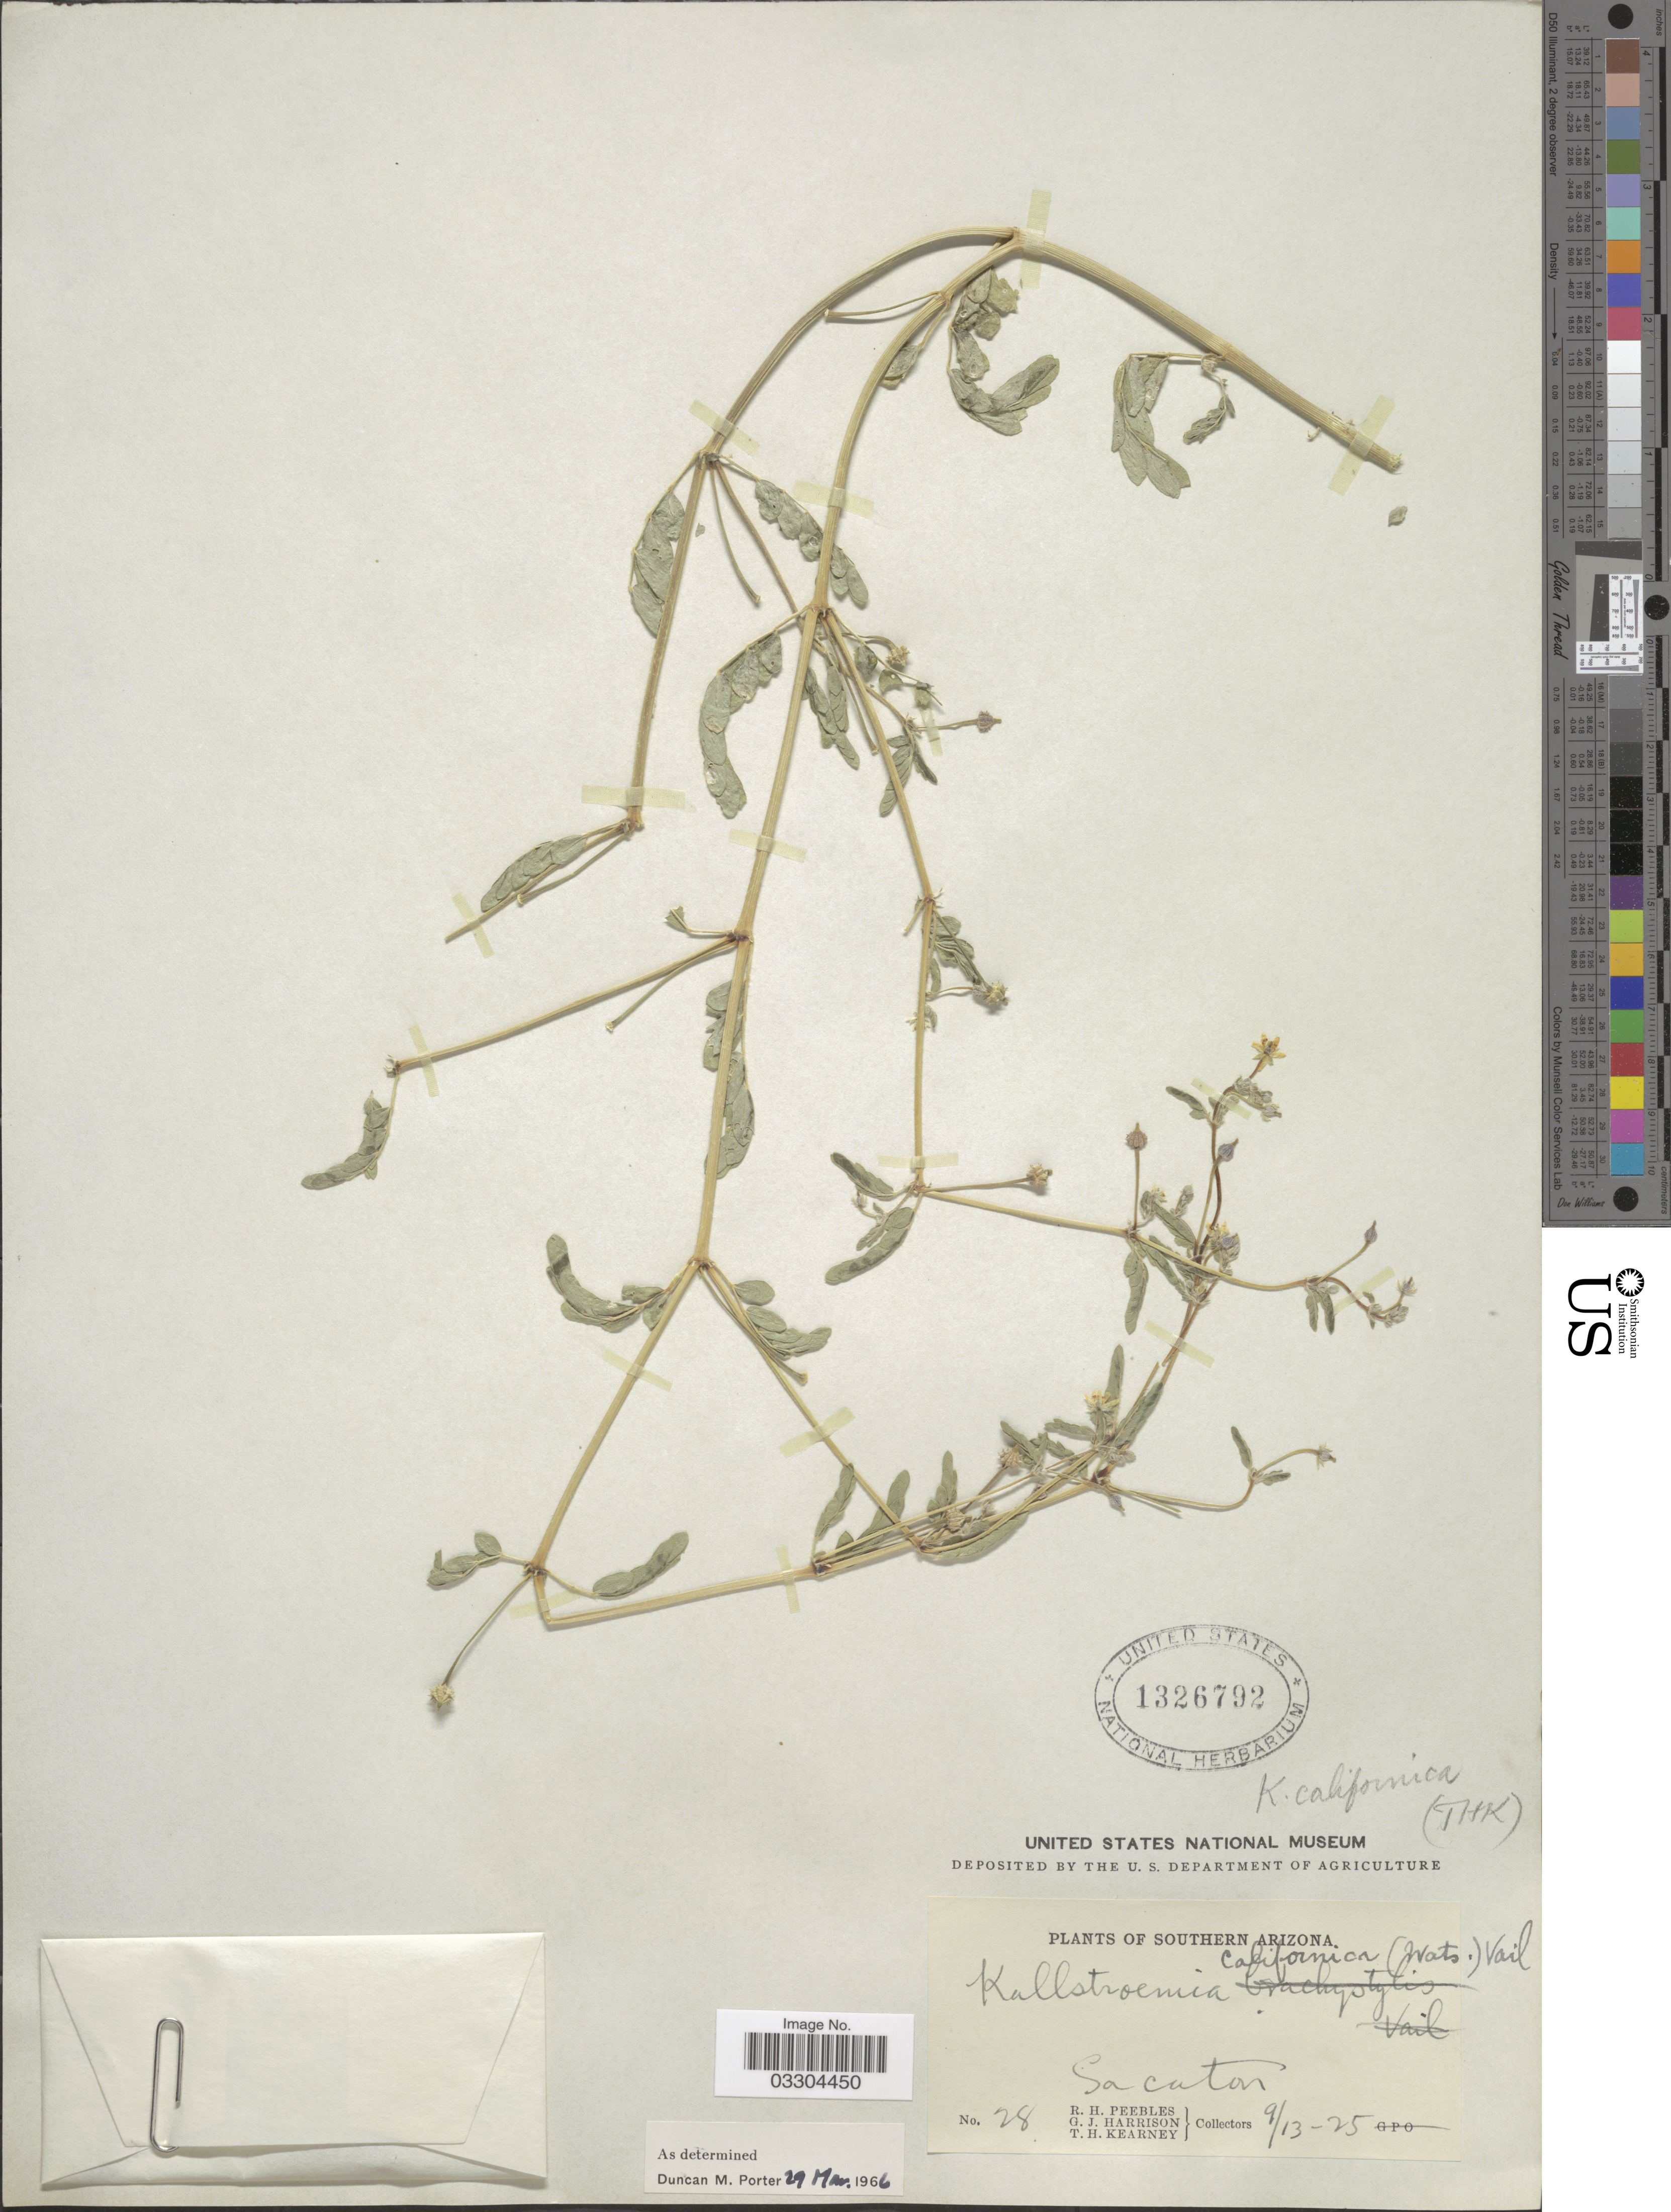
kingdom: Plantae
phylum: Tracheophyta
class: Magnoliopsida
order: Zygophyllales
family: Zygophyllaceae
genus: Kallstroemia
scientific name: Kallstroemia californica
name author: (S. Watson) Vail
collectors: R. H. Peebles, G. J. Harrison & T. H. Kearney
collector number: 28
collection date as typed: Transcribed d/m/y: 13/9/25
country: United States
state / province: Arizona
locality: Southern Arizona. Sacaton.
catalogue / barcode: US 1326792